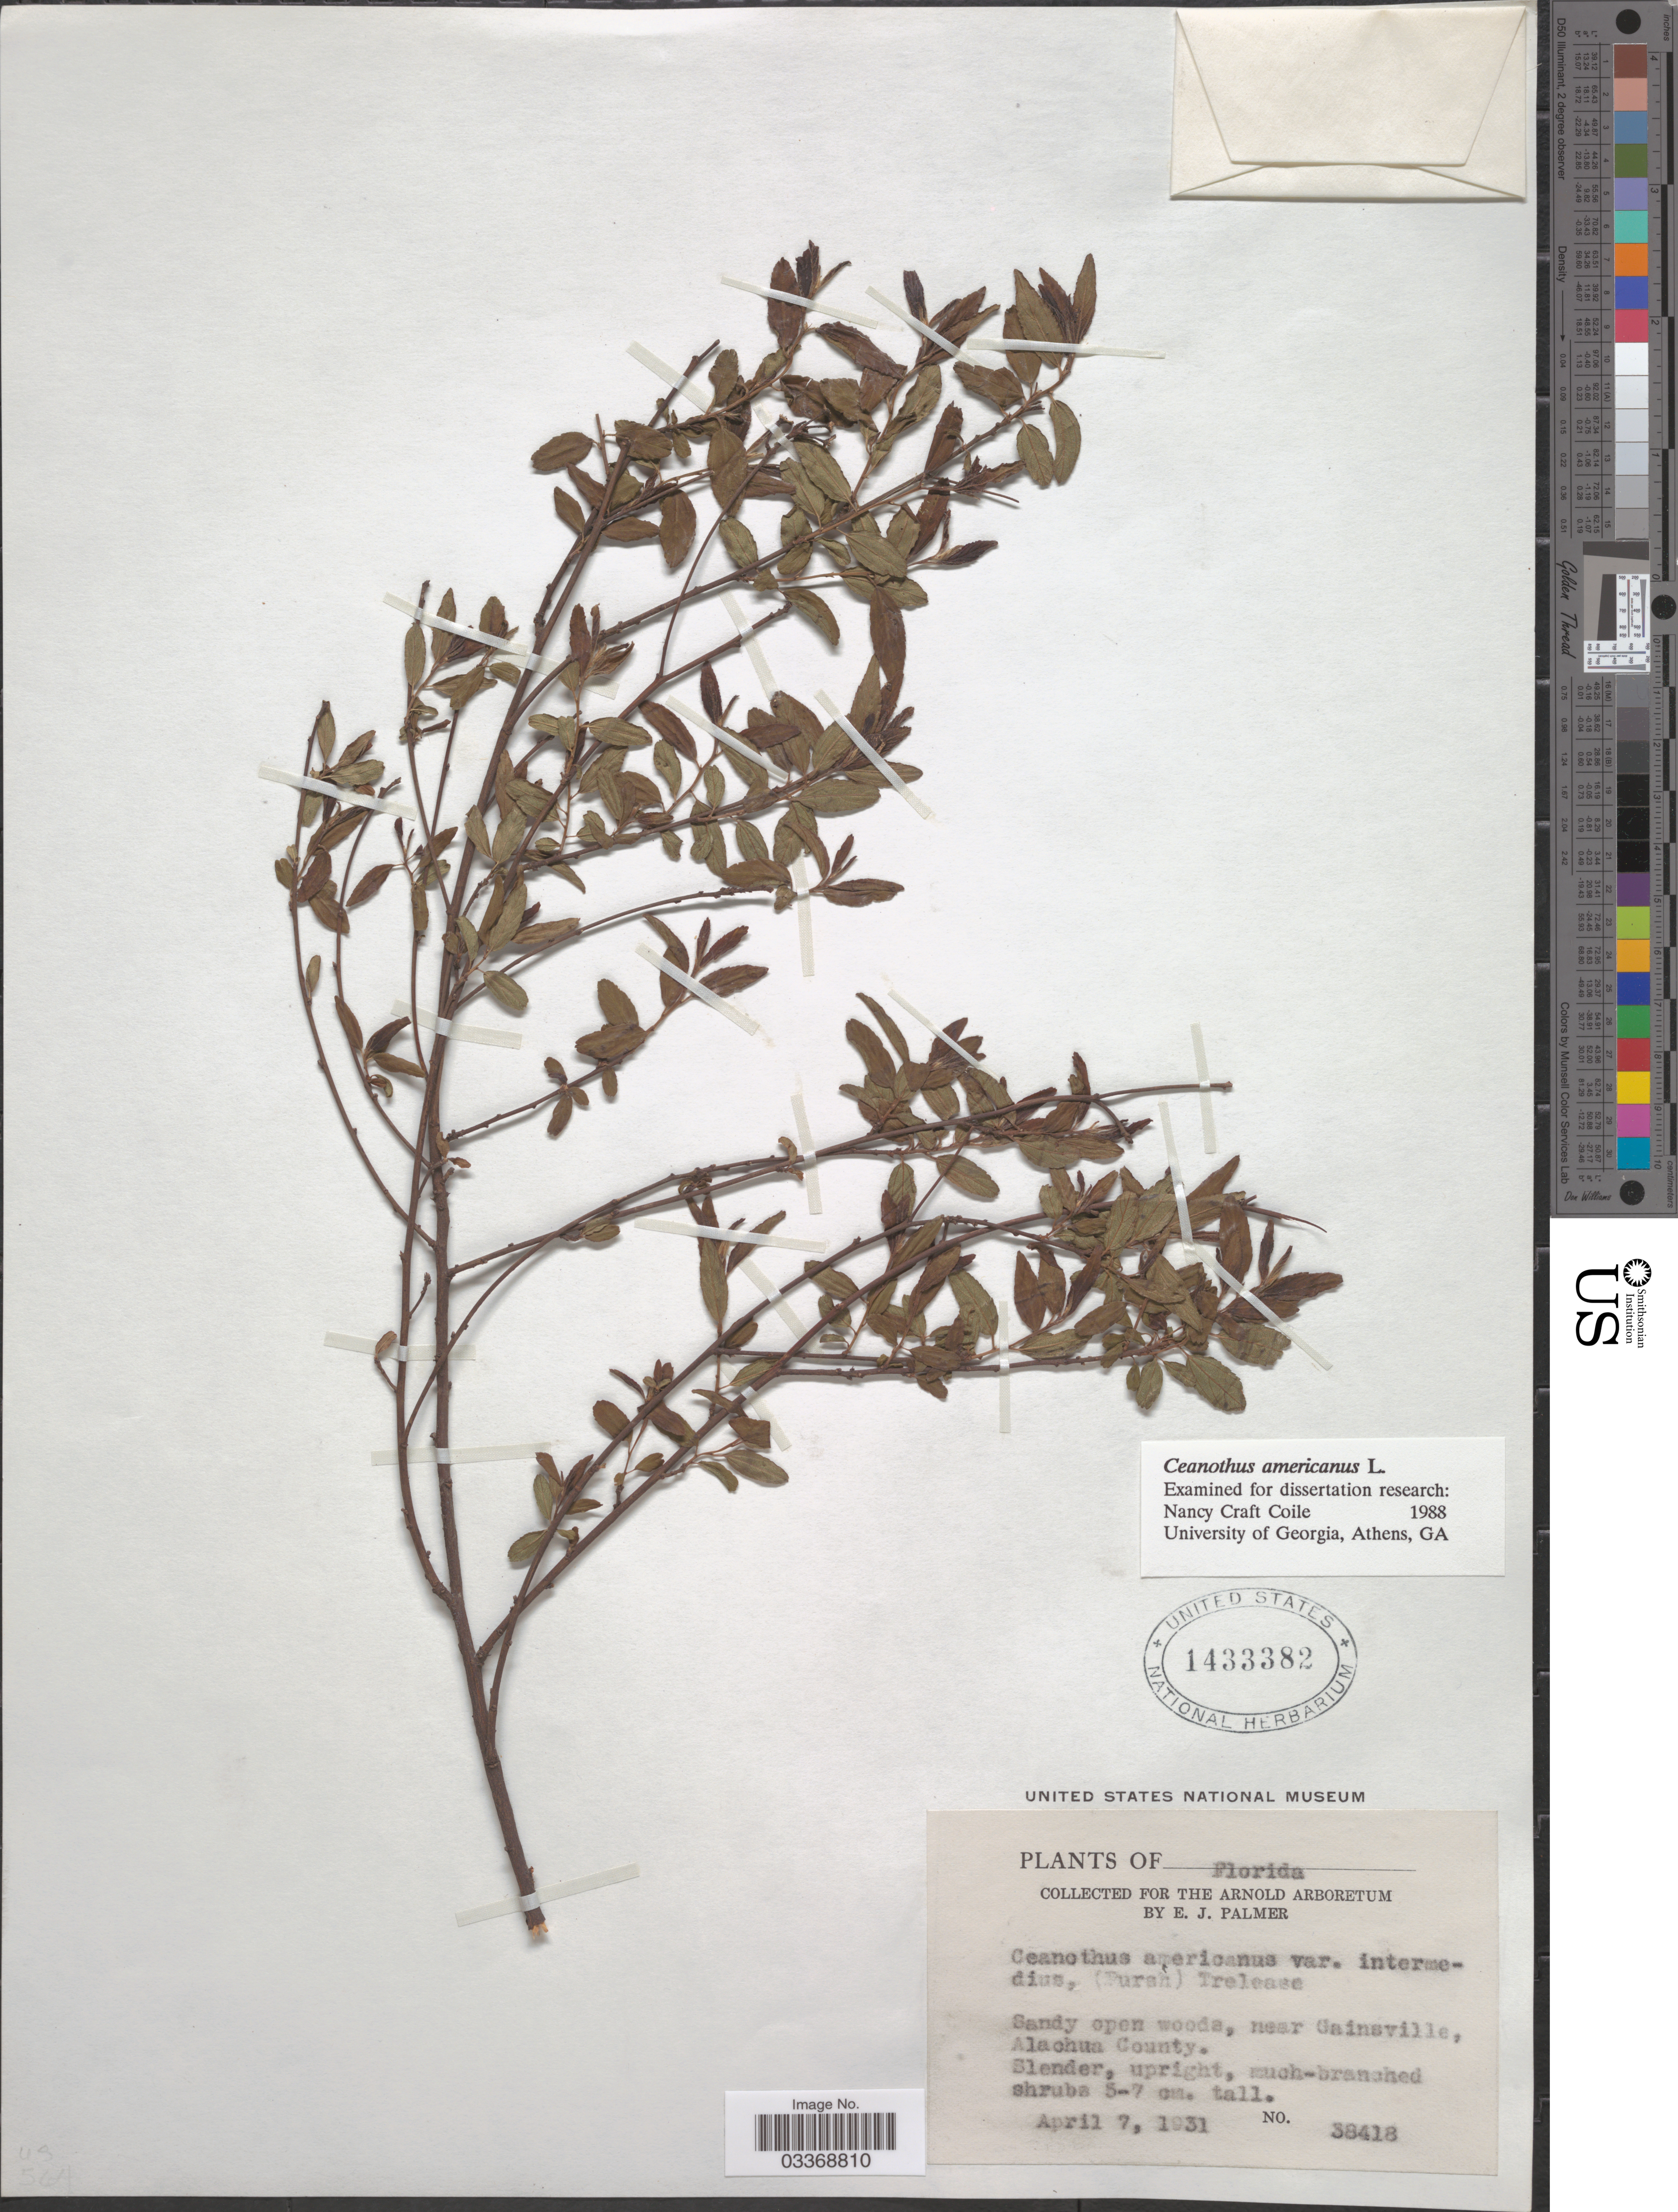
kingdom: Plantae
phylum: Tracheophyta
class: Magnoliopsida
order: Rosales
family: Rhamnaceae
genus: Ceanothus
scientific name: Ceanothus americanus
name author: L.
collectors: E. J. Palmer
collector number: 38418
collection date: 1931-04-07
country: United States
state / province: Florida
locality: Near Gainsville, Alachua County.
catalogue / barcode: US 1433382